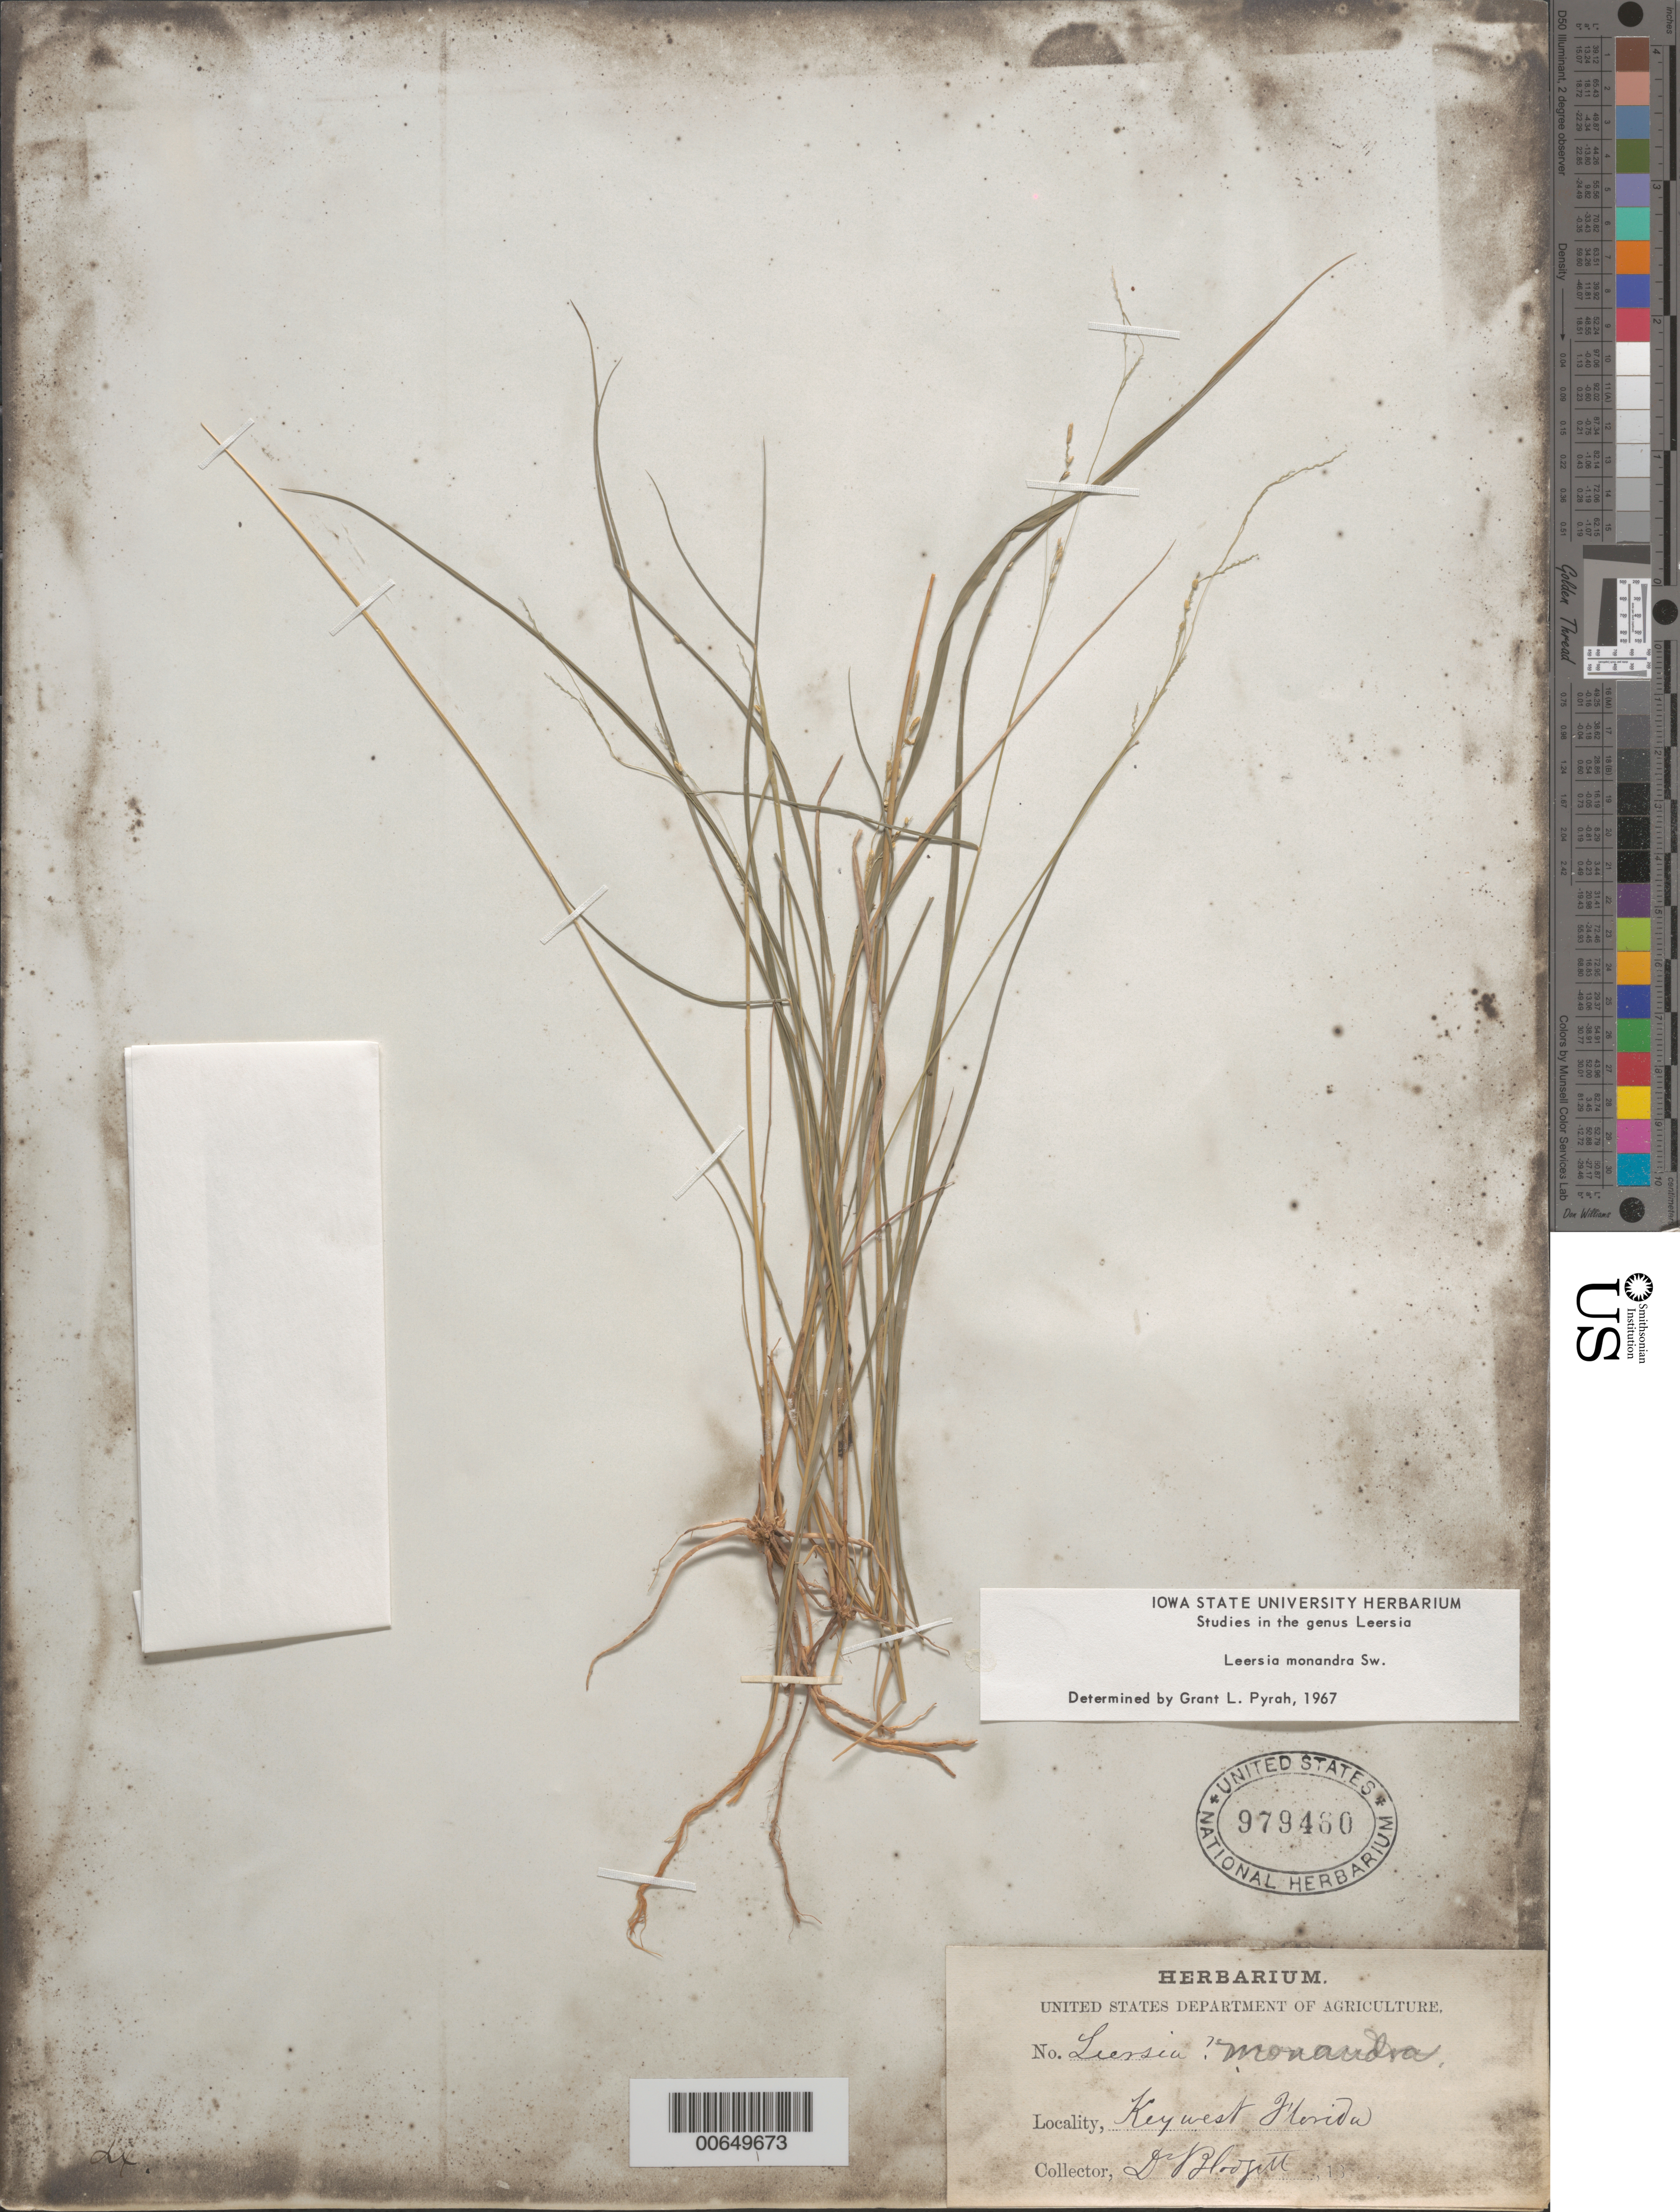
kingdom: Plantae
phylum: Tracheophyta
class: Liliopsida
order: Poales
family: Poaceae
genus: Leersia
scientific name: Leersia monandra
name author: Sw.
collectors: J. L. Blodgett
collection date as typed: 1838 to -- --- 1853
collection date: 1838/1853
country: United States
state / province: Florida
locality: Key West.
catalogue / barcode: US 979460